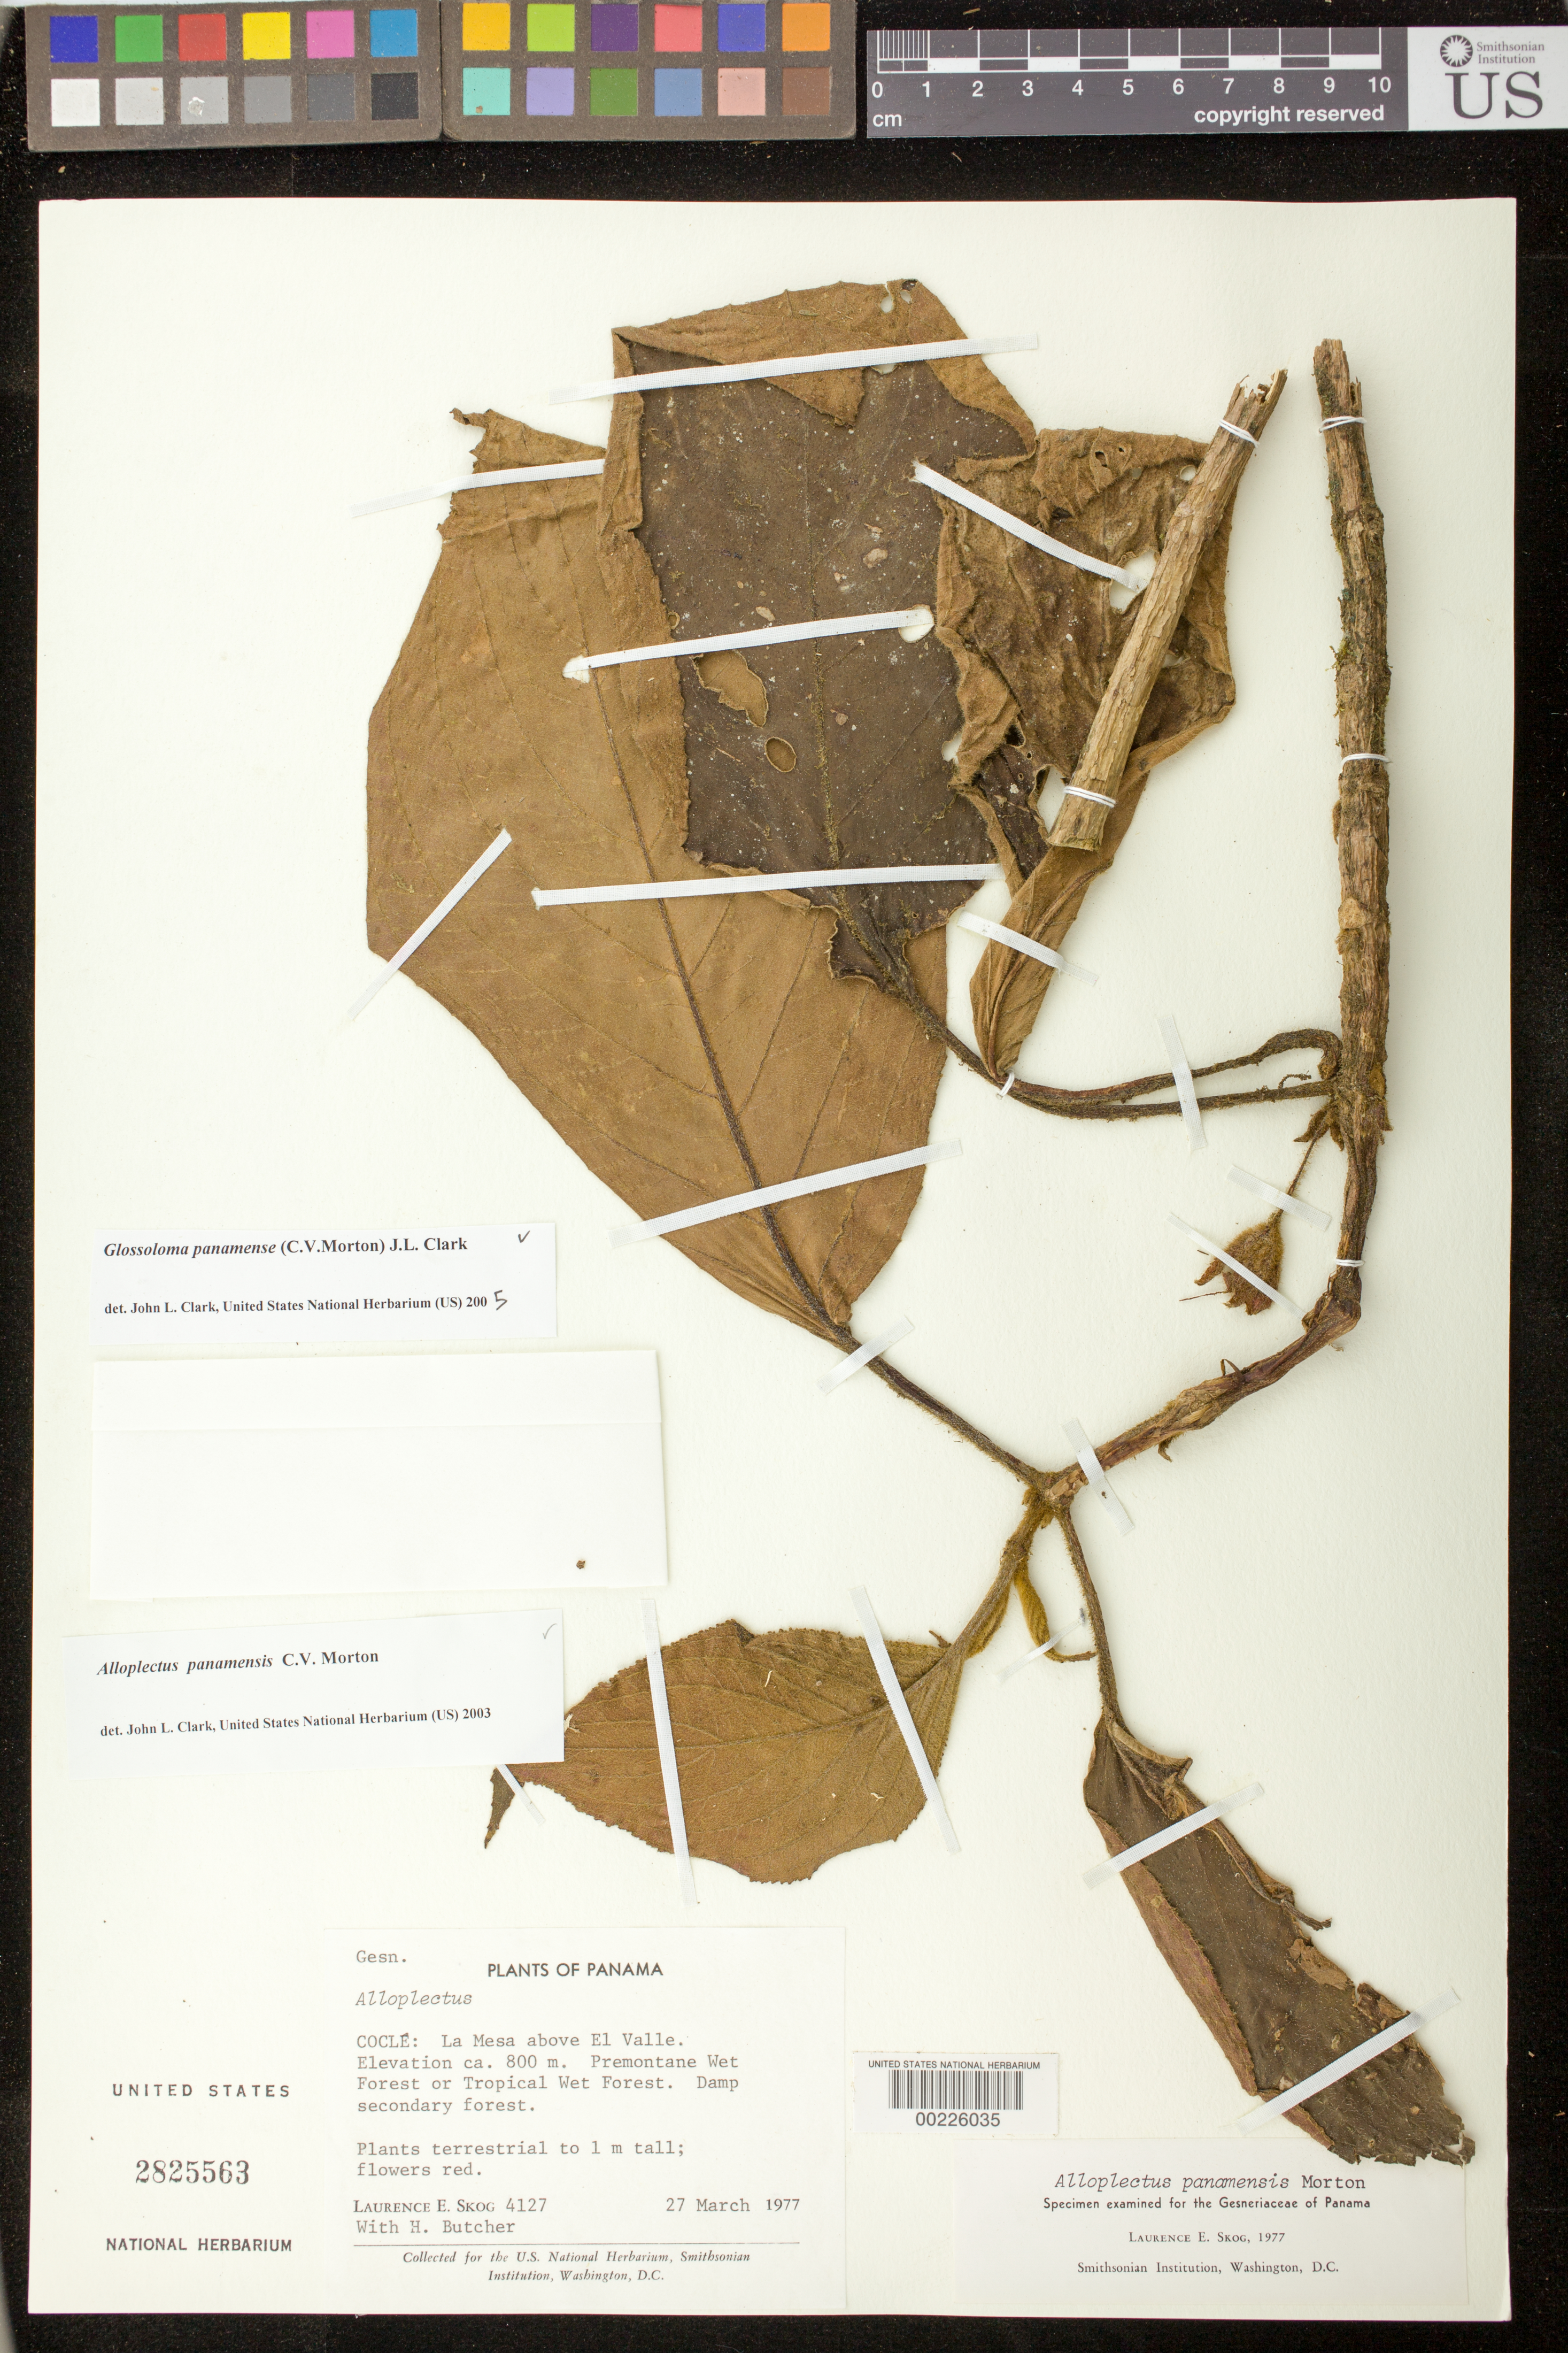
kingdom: Plantae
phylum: Tracheophyta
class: Magnoliopsida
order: Lamiales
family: Gesneriaceae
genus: Glossoloma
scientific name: Glossoloma panamense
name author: (C.V. Morton) J.L. Clark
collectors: L. E. Skog & H. Butcher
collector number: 4127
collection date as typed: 27 Mar 1977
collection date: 1977-03-27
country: Panama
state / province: Coclé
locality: La Mesa above El Valle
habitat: Premontane wet or tropical wet forest, damp secondary forest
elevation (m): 800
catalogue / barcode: US 2825563